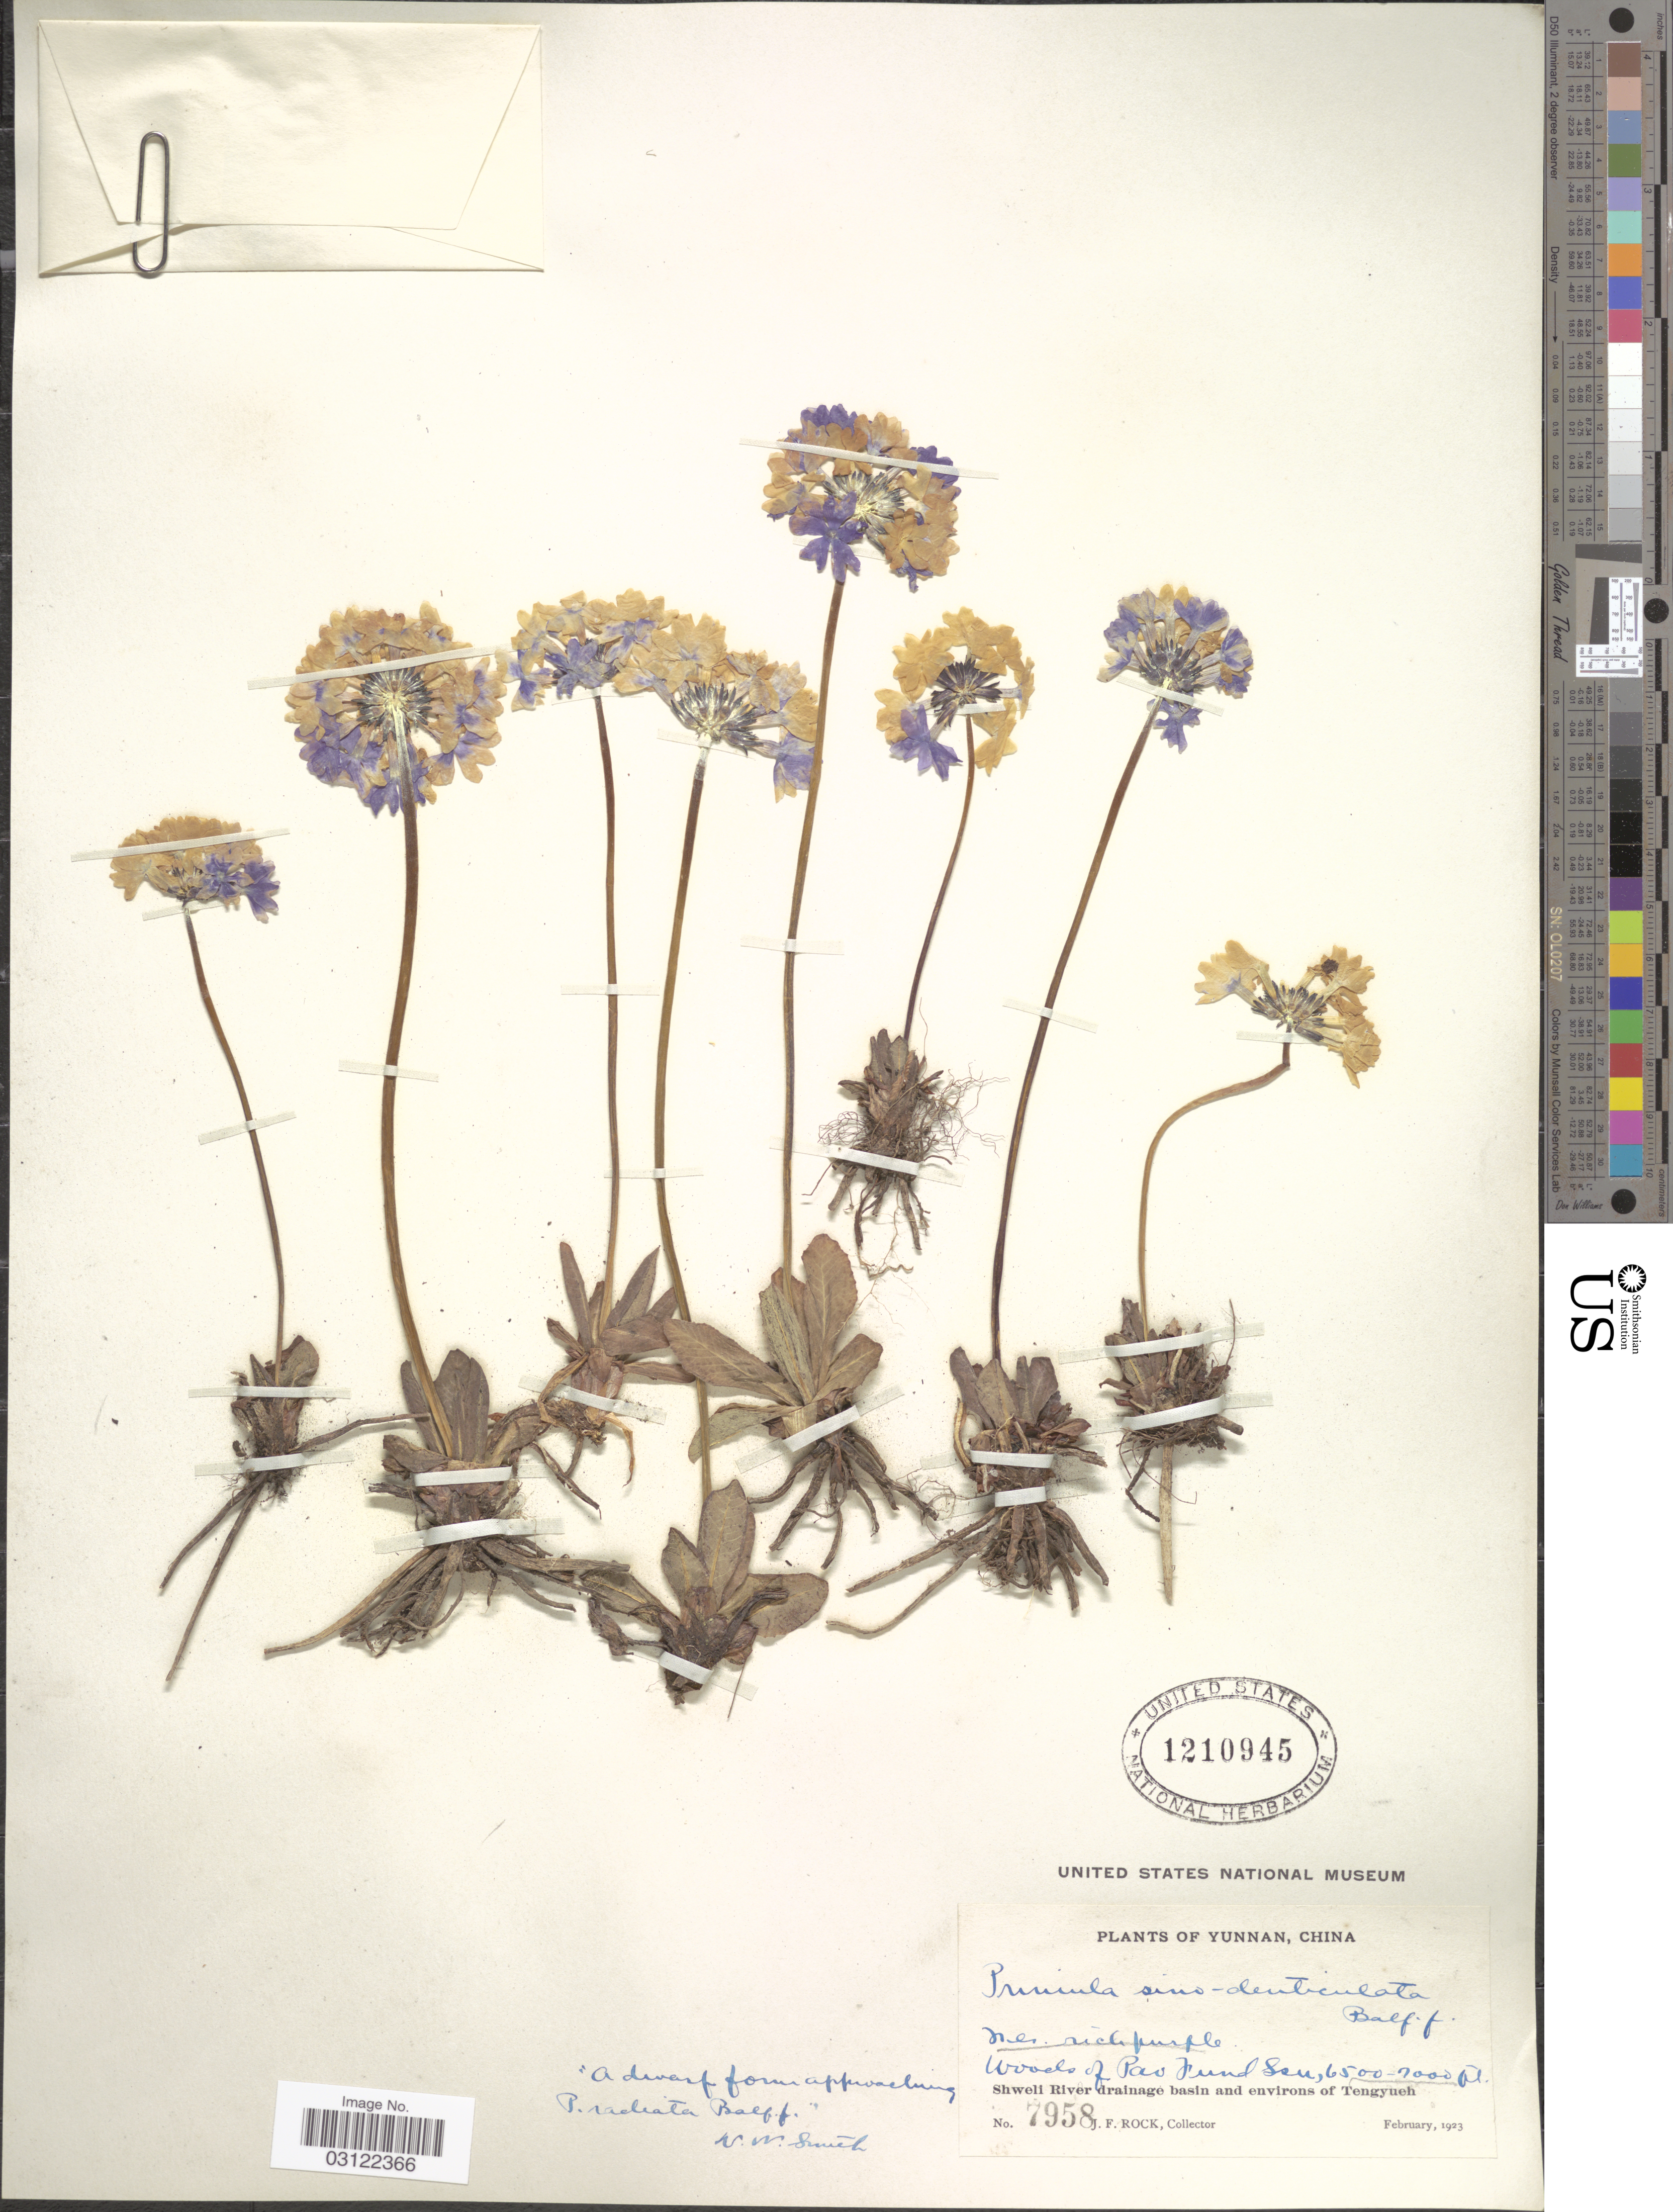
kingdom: Plantae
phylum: Tracheophyta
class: Magnoliopsida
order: Ericales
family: Primulaceae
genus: Primula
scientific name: Primula sino-denticulata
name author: Balf. f. & Forrest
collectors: J. Rock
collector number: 7958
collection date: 1923-02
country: China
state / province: Yunnan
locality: Woods of Pao Fund Sen. Shweli River drainage basin and environs of Tengyueh.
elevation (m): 1981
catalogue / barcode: US 1210945